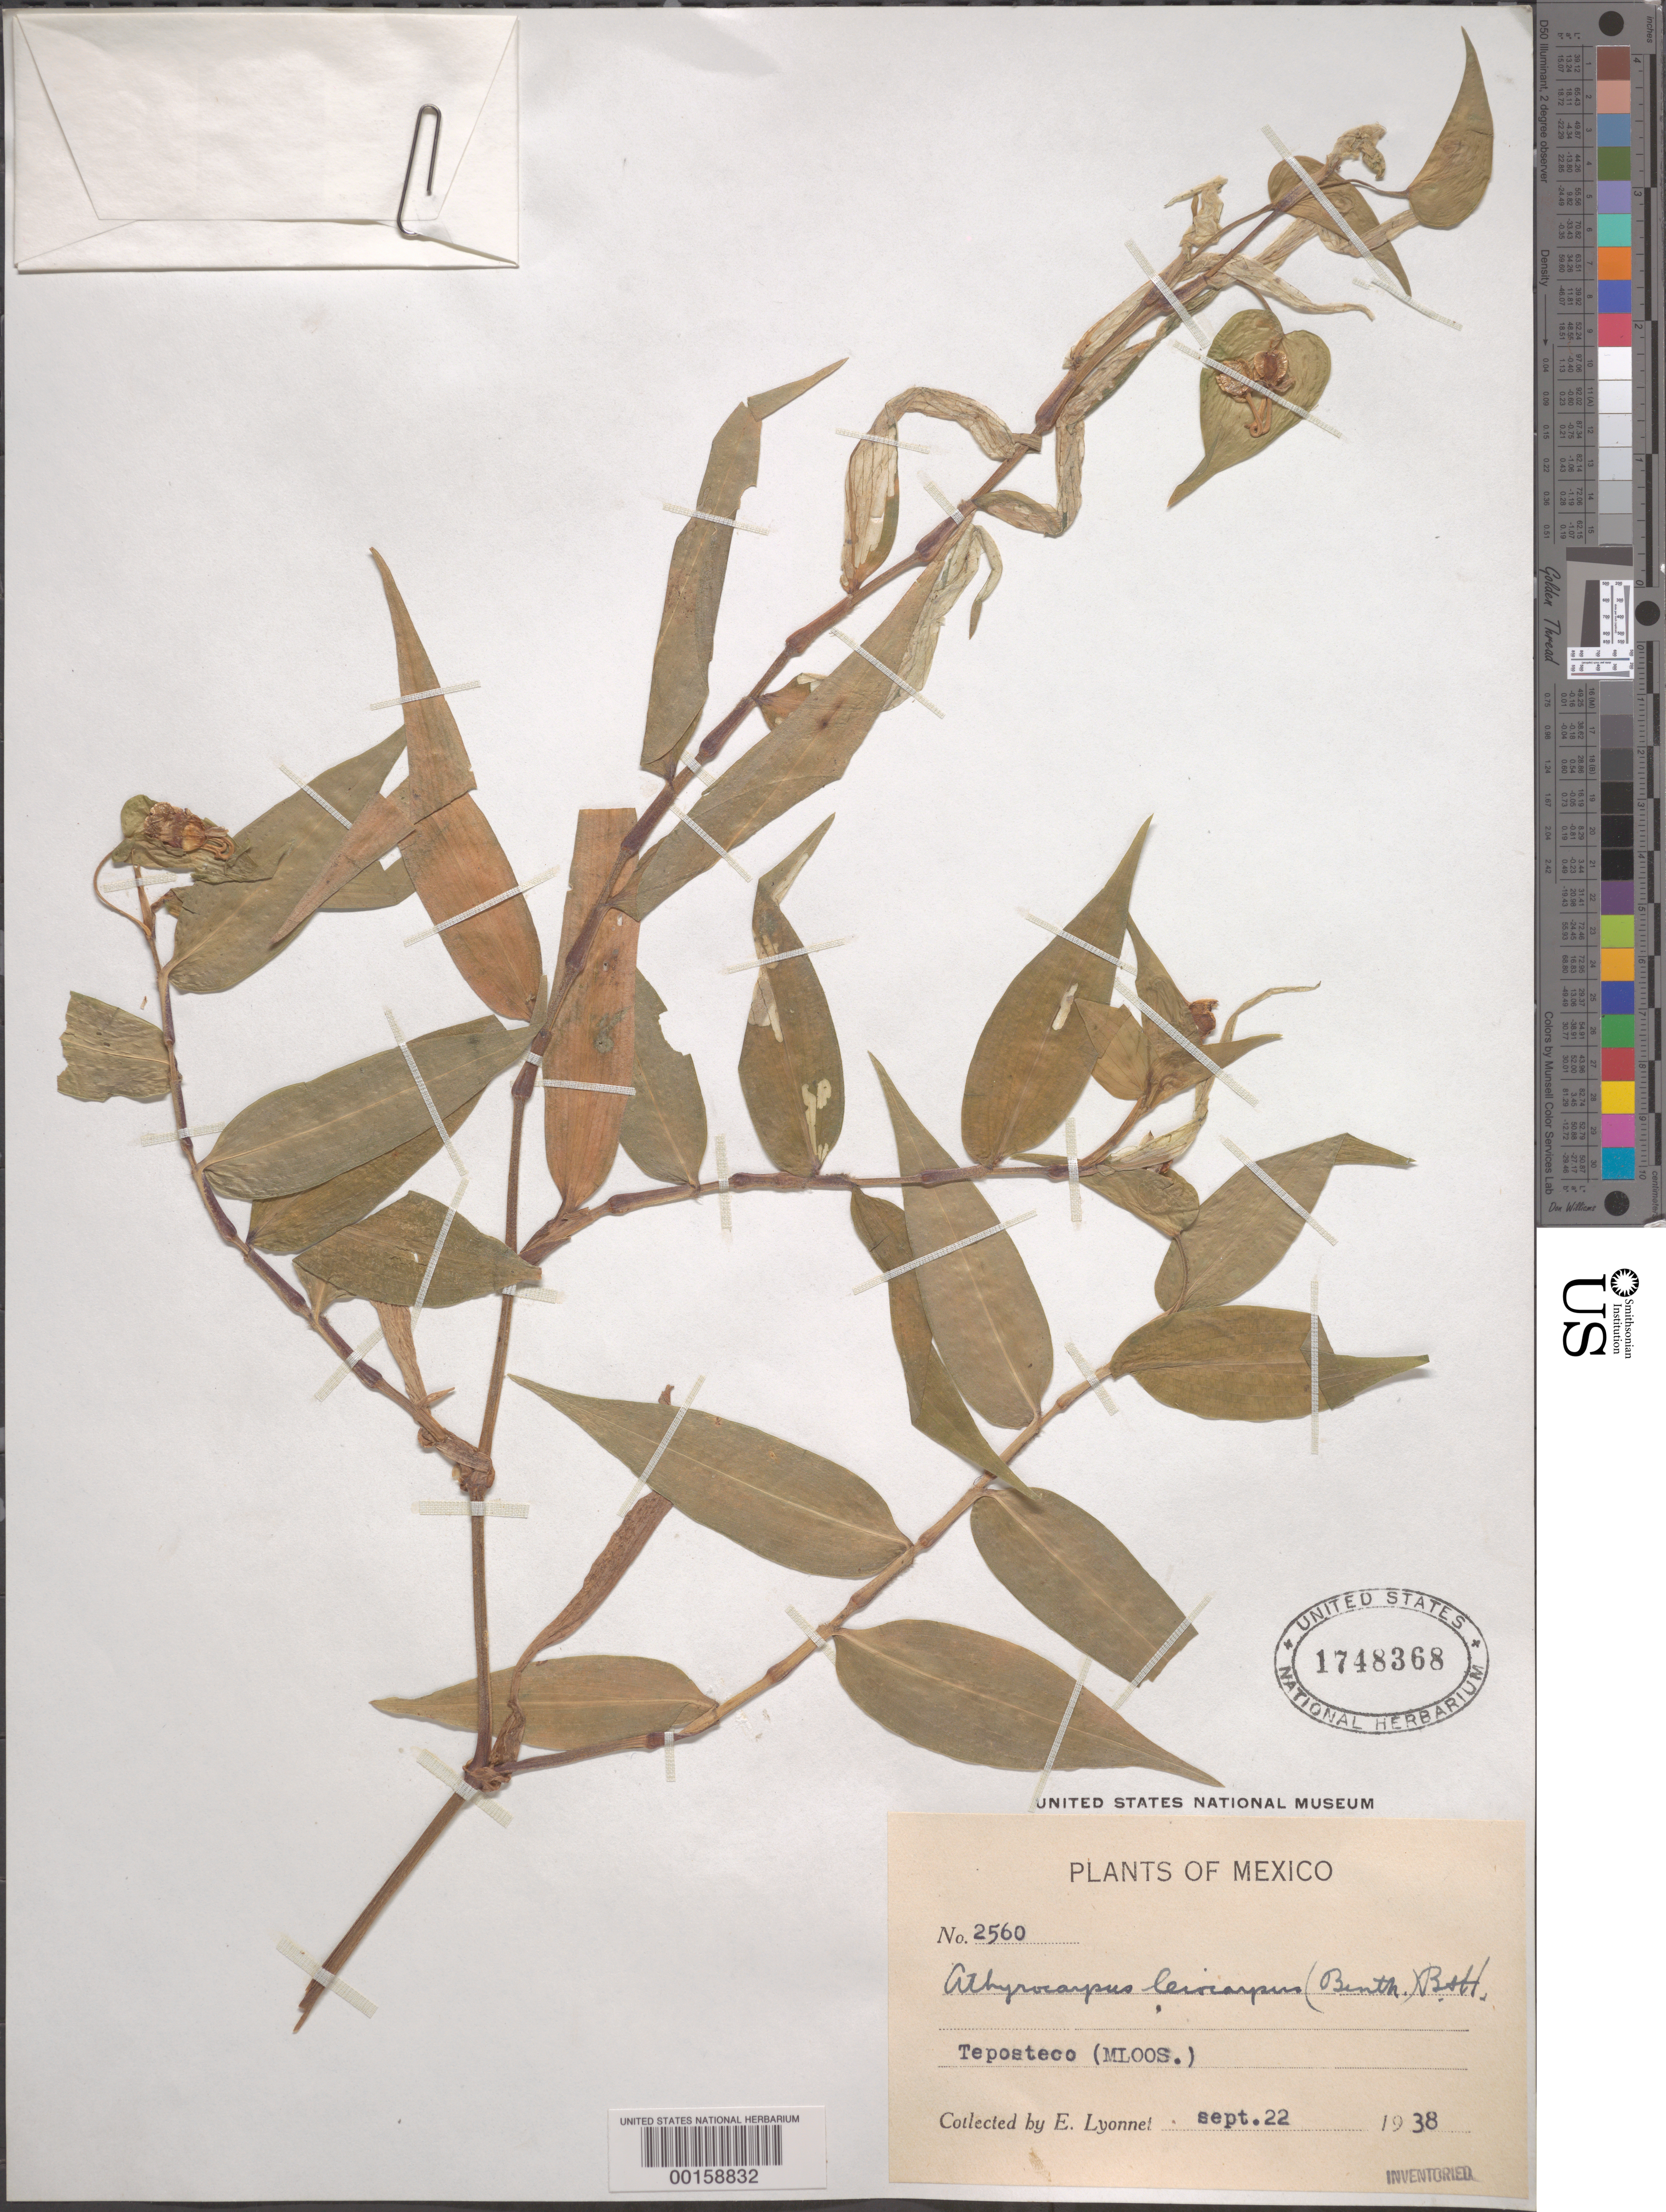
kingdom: Plantae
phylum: Tracheophyta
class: Liliopsida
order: Commelinales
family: Commelinaceae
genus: Commelina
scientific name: Commelina leiocarpa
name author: Benth.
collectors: Bro. E. Lyonnet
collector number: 2560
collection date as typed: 22 Sep 1938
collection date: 1938-09-22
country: Mexico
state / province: Morelos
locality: Teposteco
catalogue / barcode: US 1748368